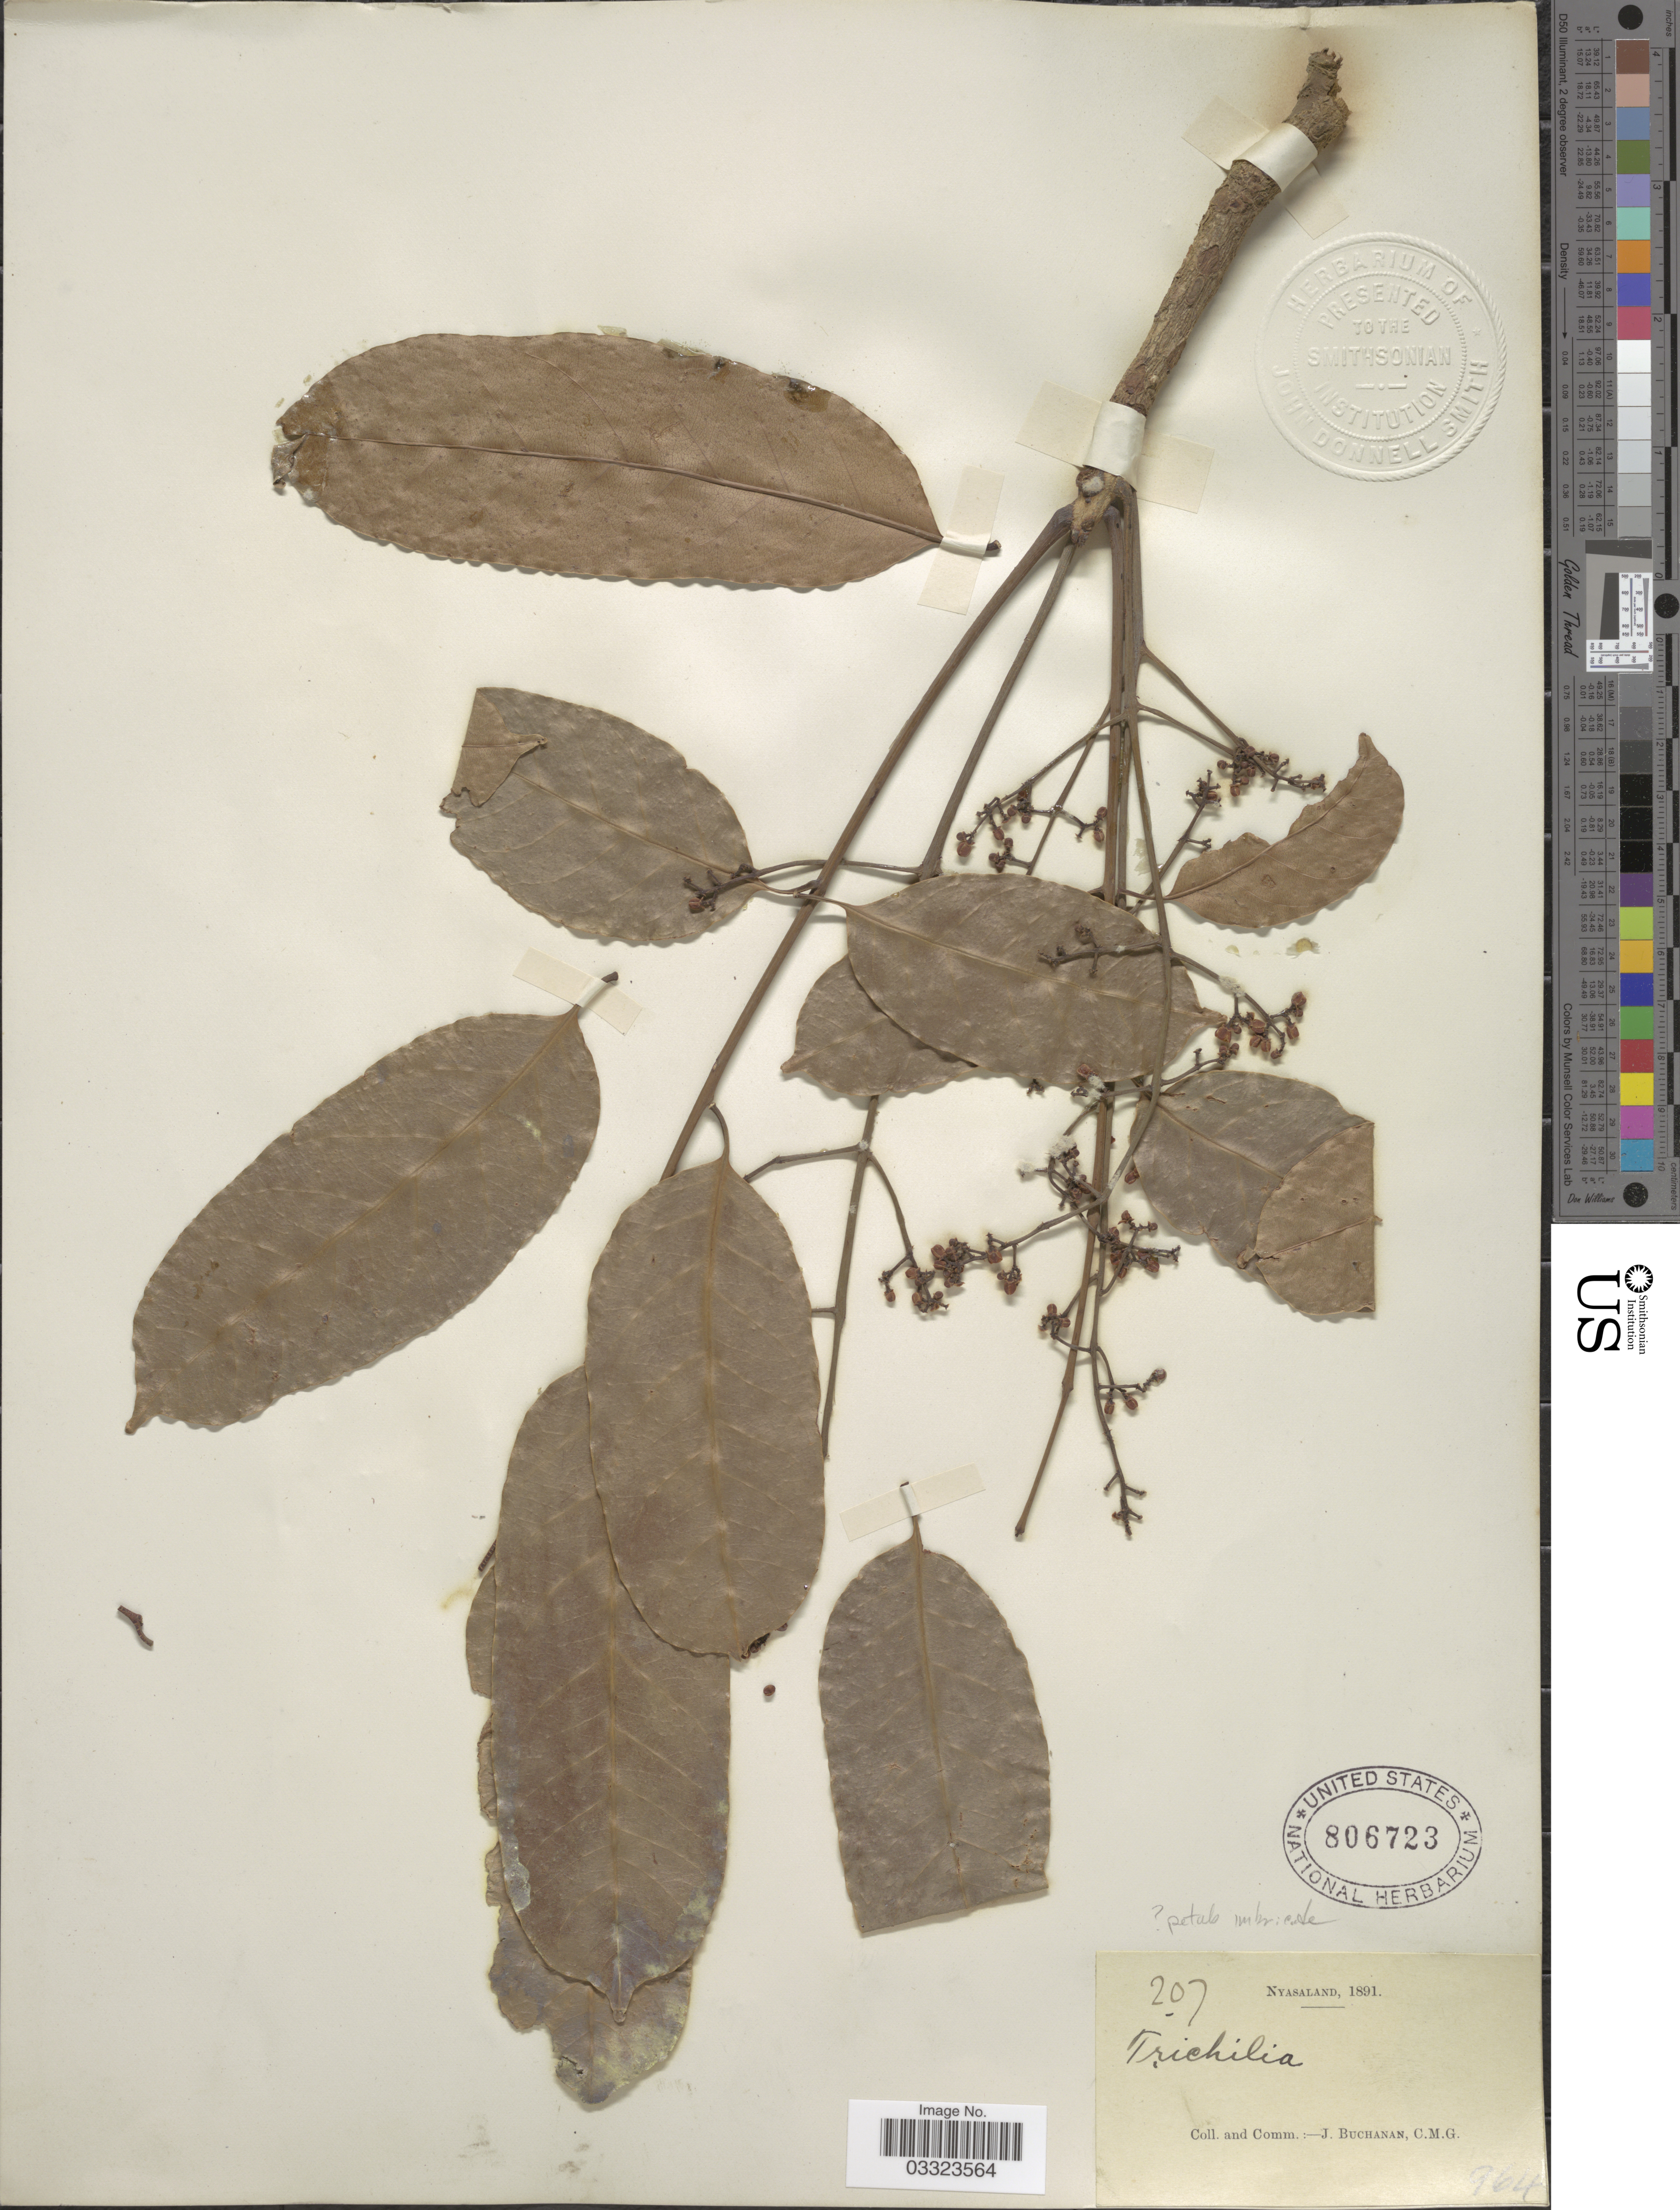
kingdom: Plantae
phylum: Tracheophyta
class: Magnoliopsida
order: Sapindales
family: Meliaceae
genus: Trichilia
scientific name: Trichilia sp.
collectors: J. Buchanan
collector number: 207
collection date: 1891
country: Malawi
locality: Nyasaland.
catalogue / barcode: US 806723